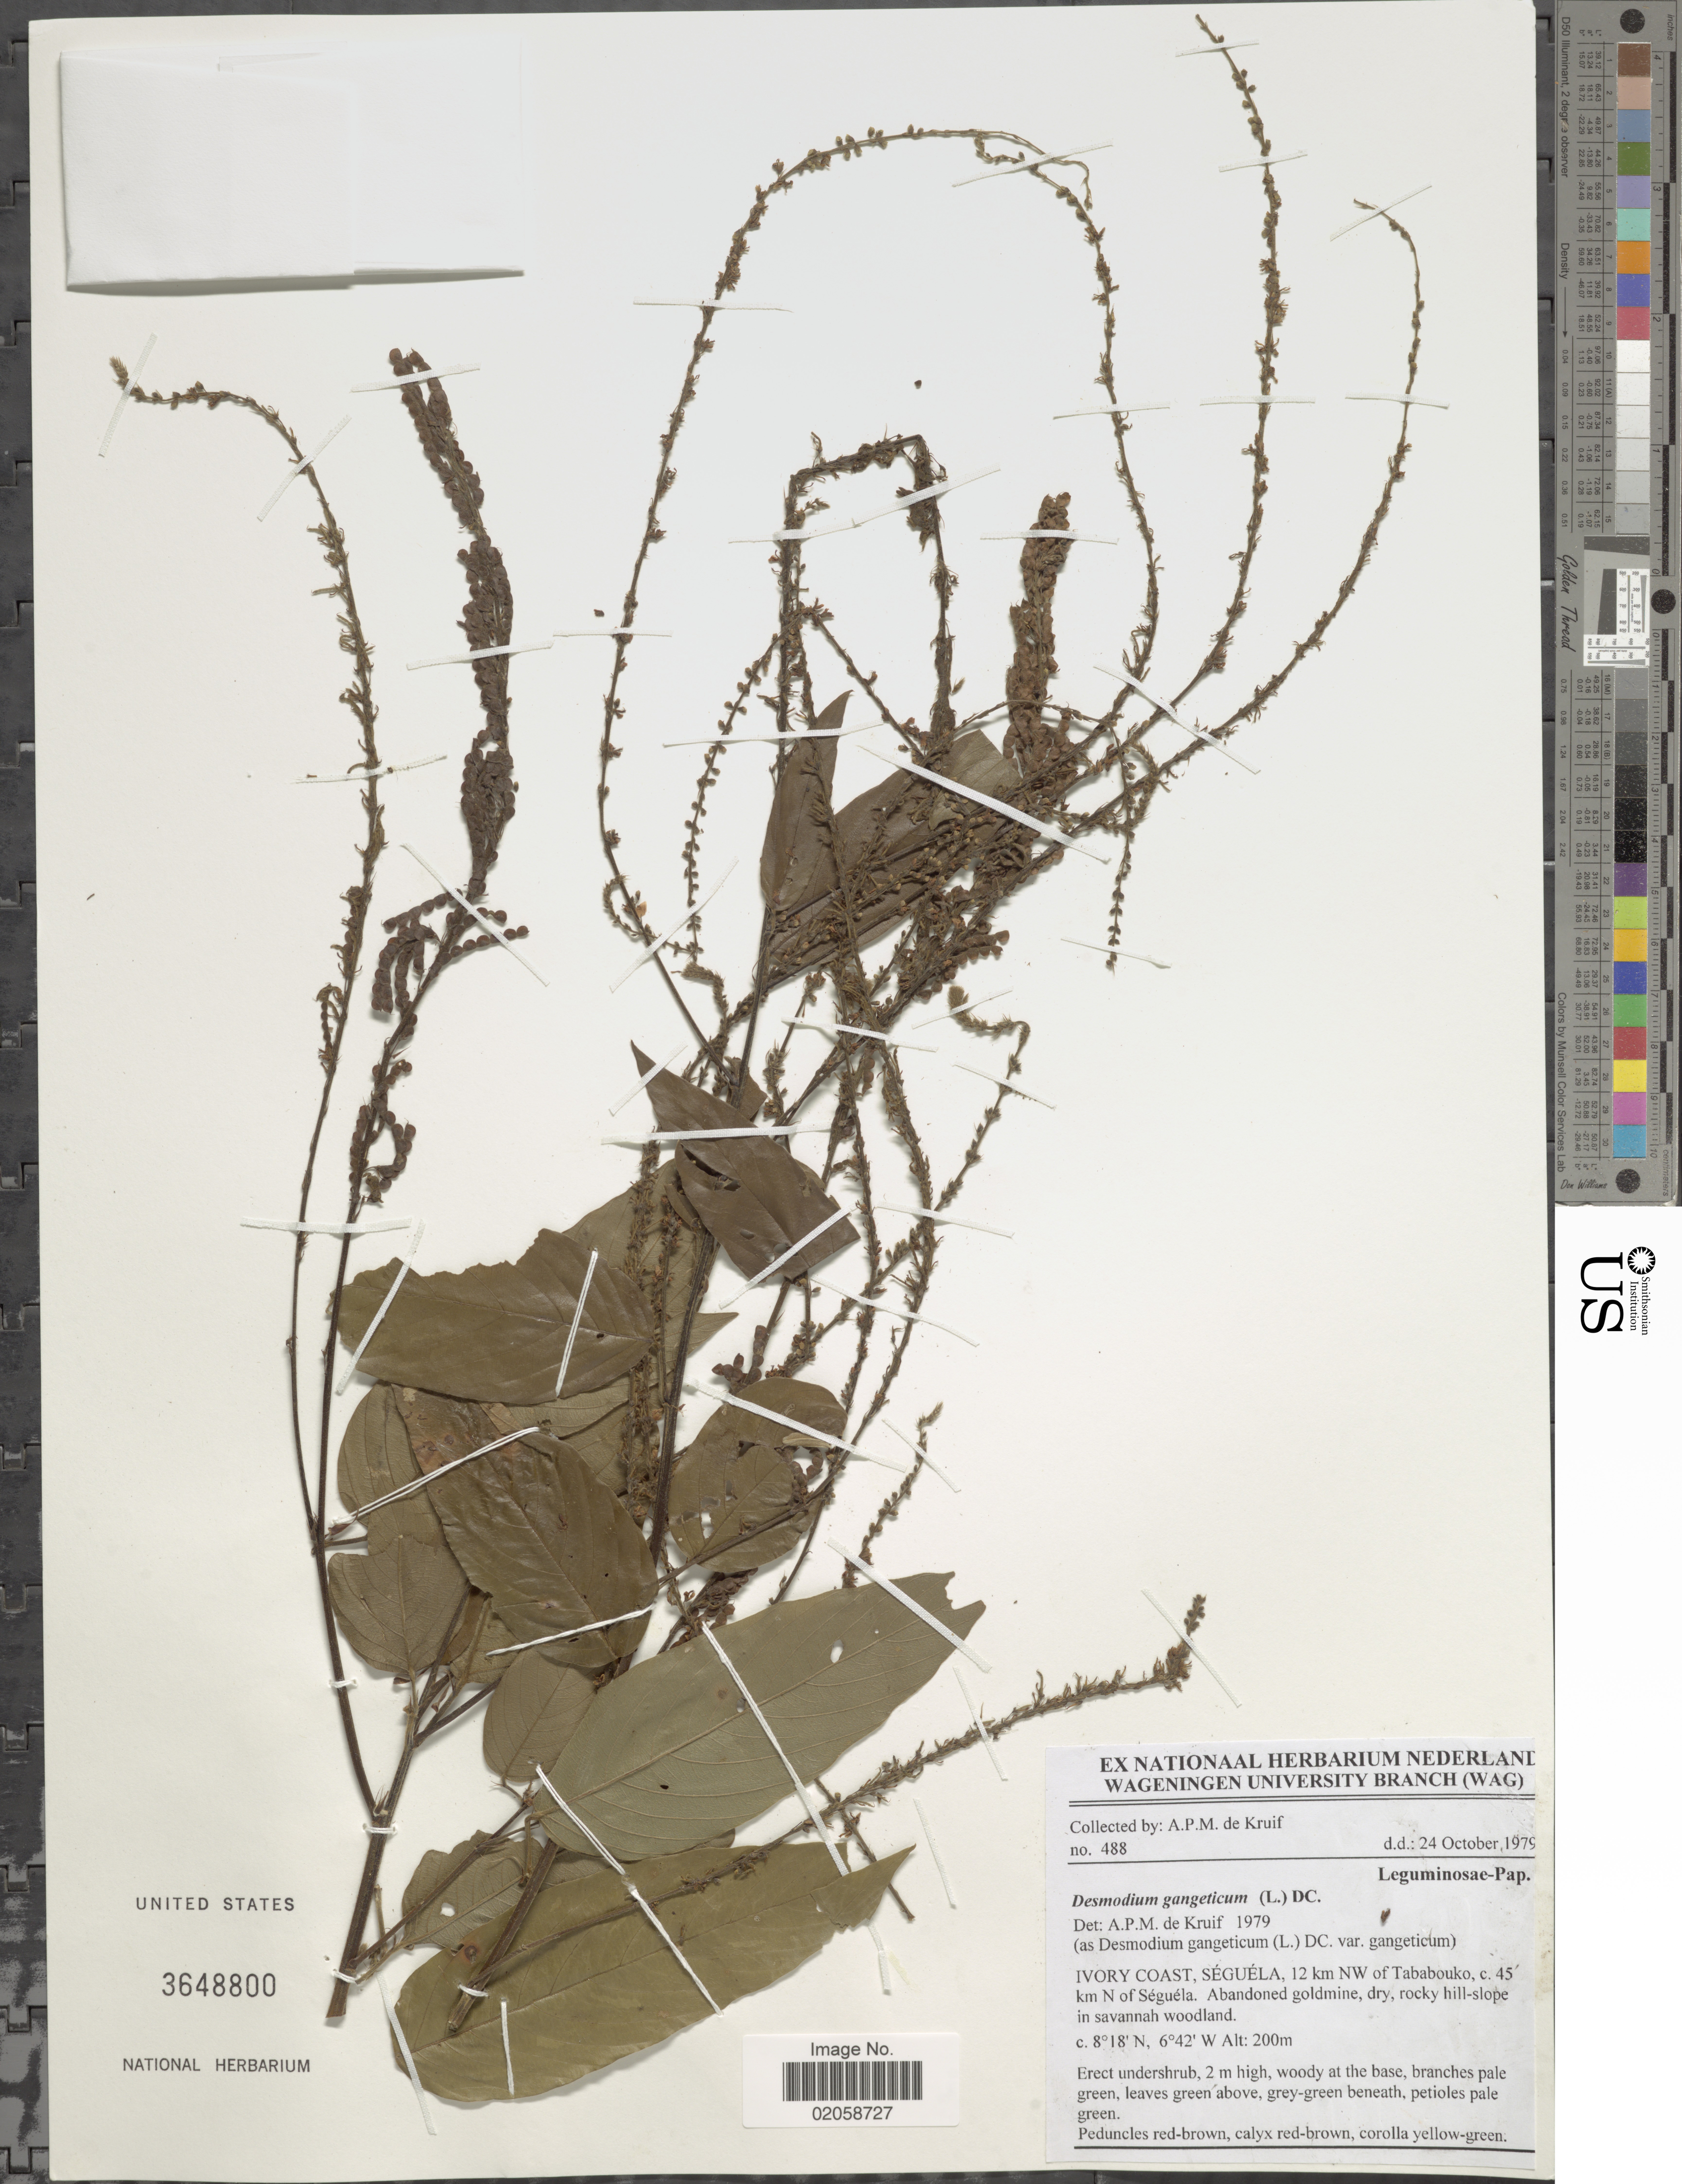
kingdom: Plantae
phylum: Tracheophyta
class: Magnoliopsida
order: Fabales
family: Fabaceae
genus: Pleurolobus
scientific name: Pleurolobus gangeticus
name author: (L.) J. St.-Hil. ex H. Ohashi & K. Ohashi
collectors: A. P. de Kruif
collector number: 488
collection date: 1979-10-24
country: Ivory Coast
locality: Seguela, 12 km NW of Tababouko, c. 45 km N of Seguela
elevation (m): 200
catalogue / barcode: US 3648800